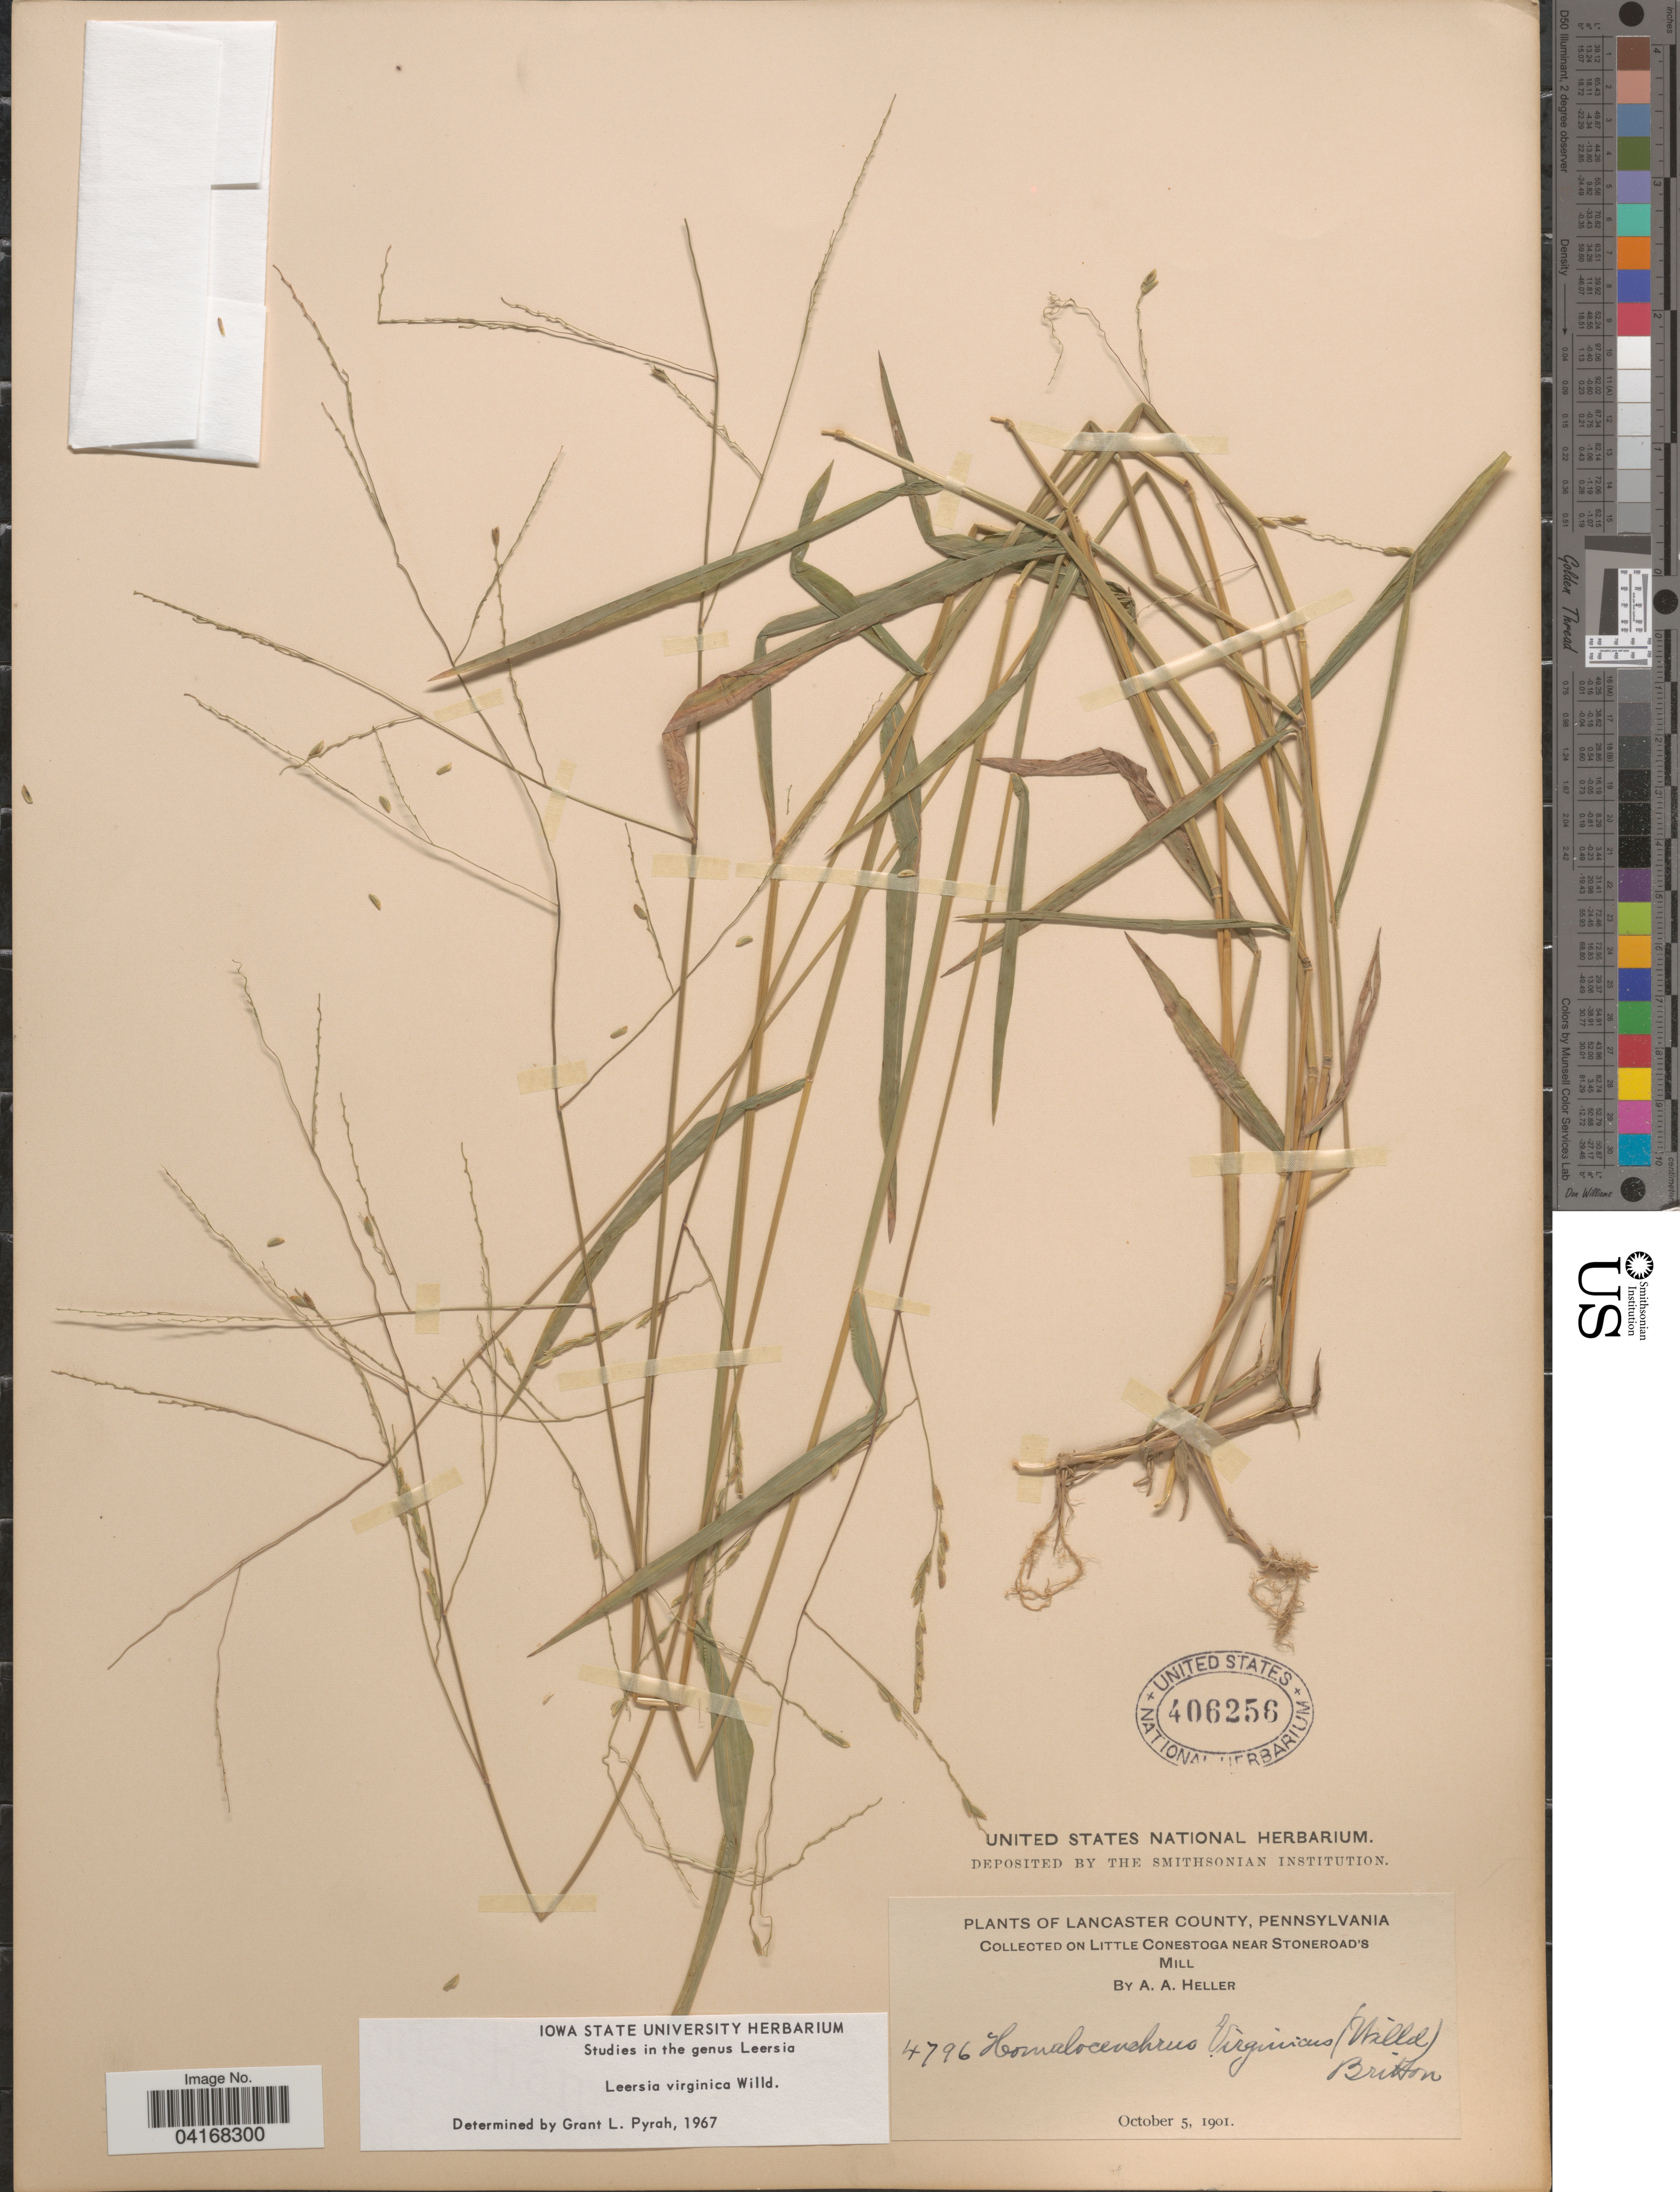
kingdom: Plantae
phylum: Tracheophyta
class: Liliopsida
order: Poales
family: Poaceae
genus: Leersia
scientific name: Leersia virginica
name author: Willd.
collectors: A. A. Heller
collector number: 4796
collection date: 1901-10-05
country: United States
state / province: Pennsylvania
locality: Lancaster County. On Little Conestoga near Stoneroad's Mill.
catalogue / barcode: US 406256